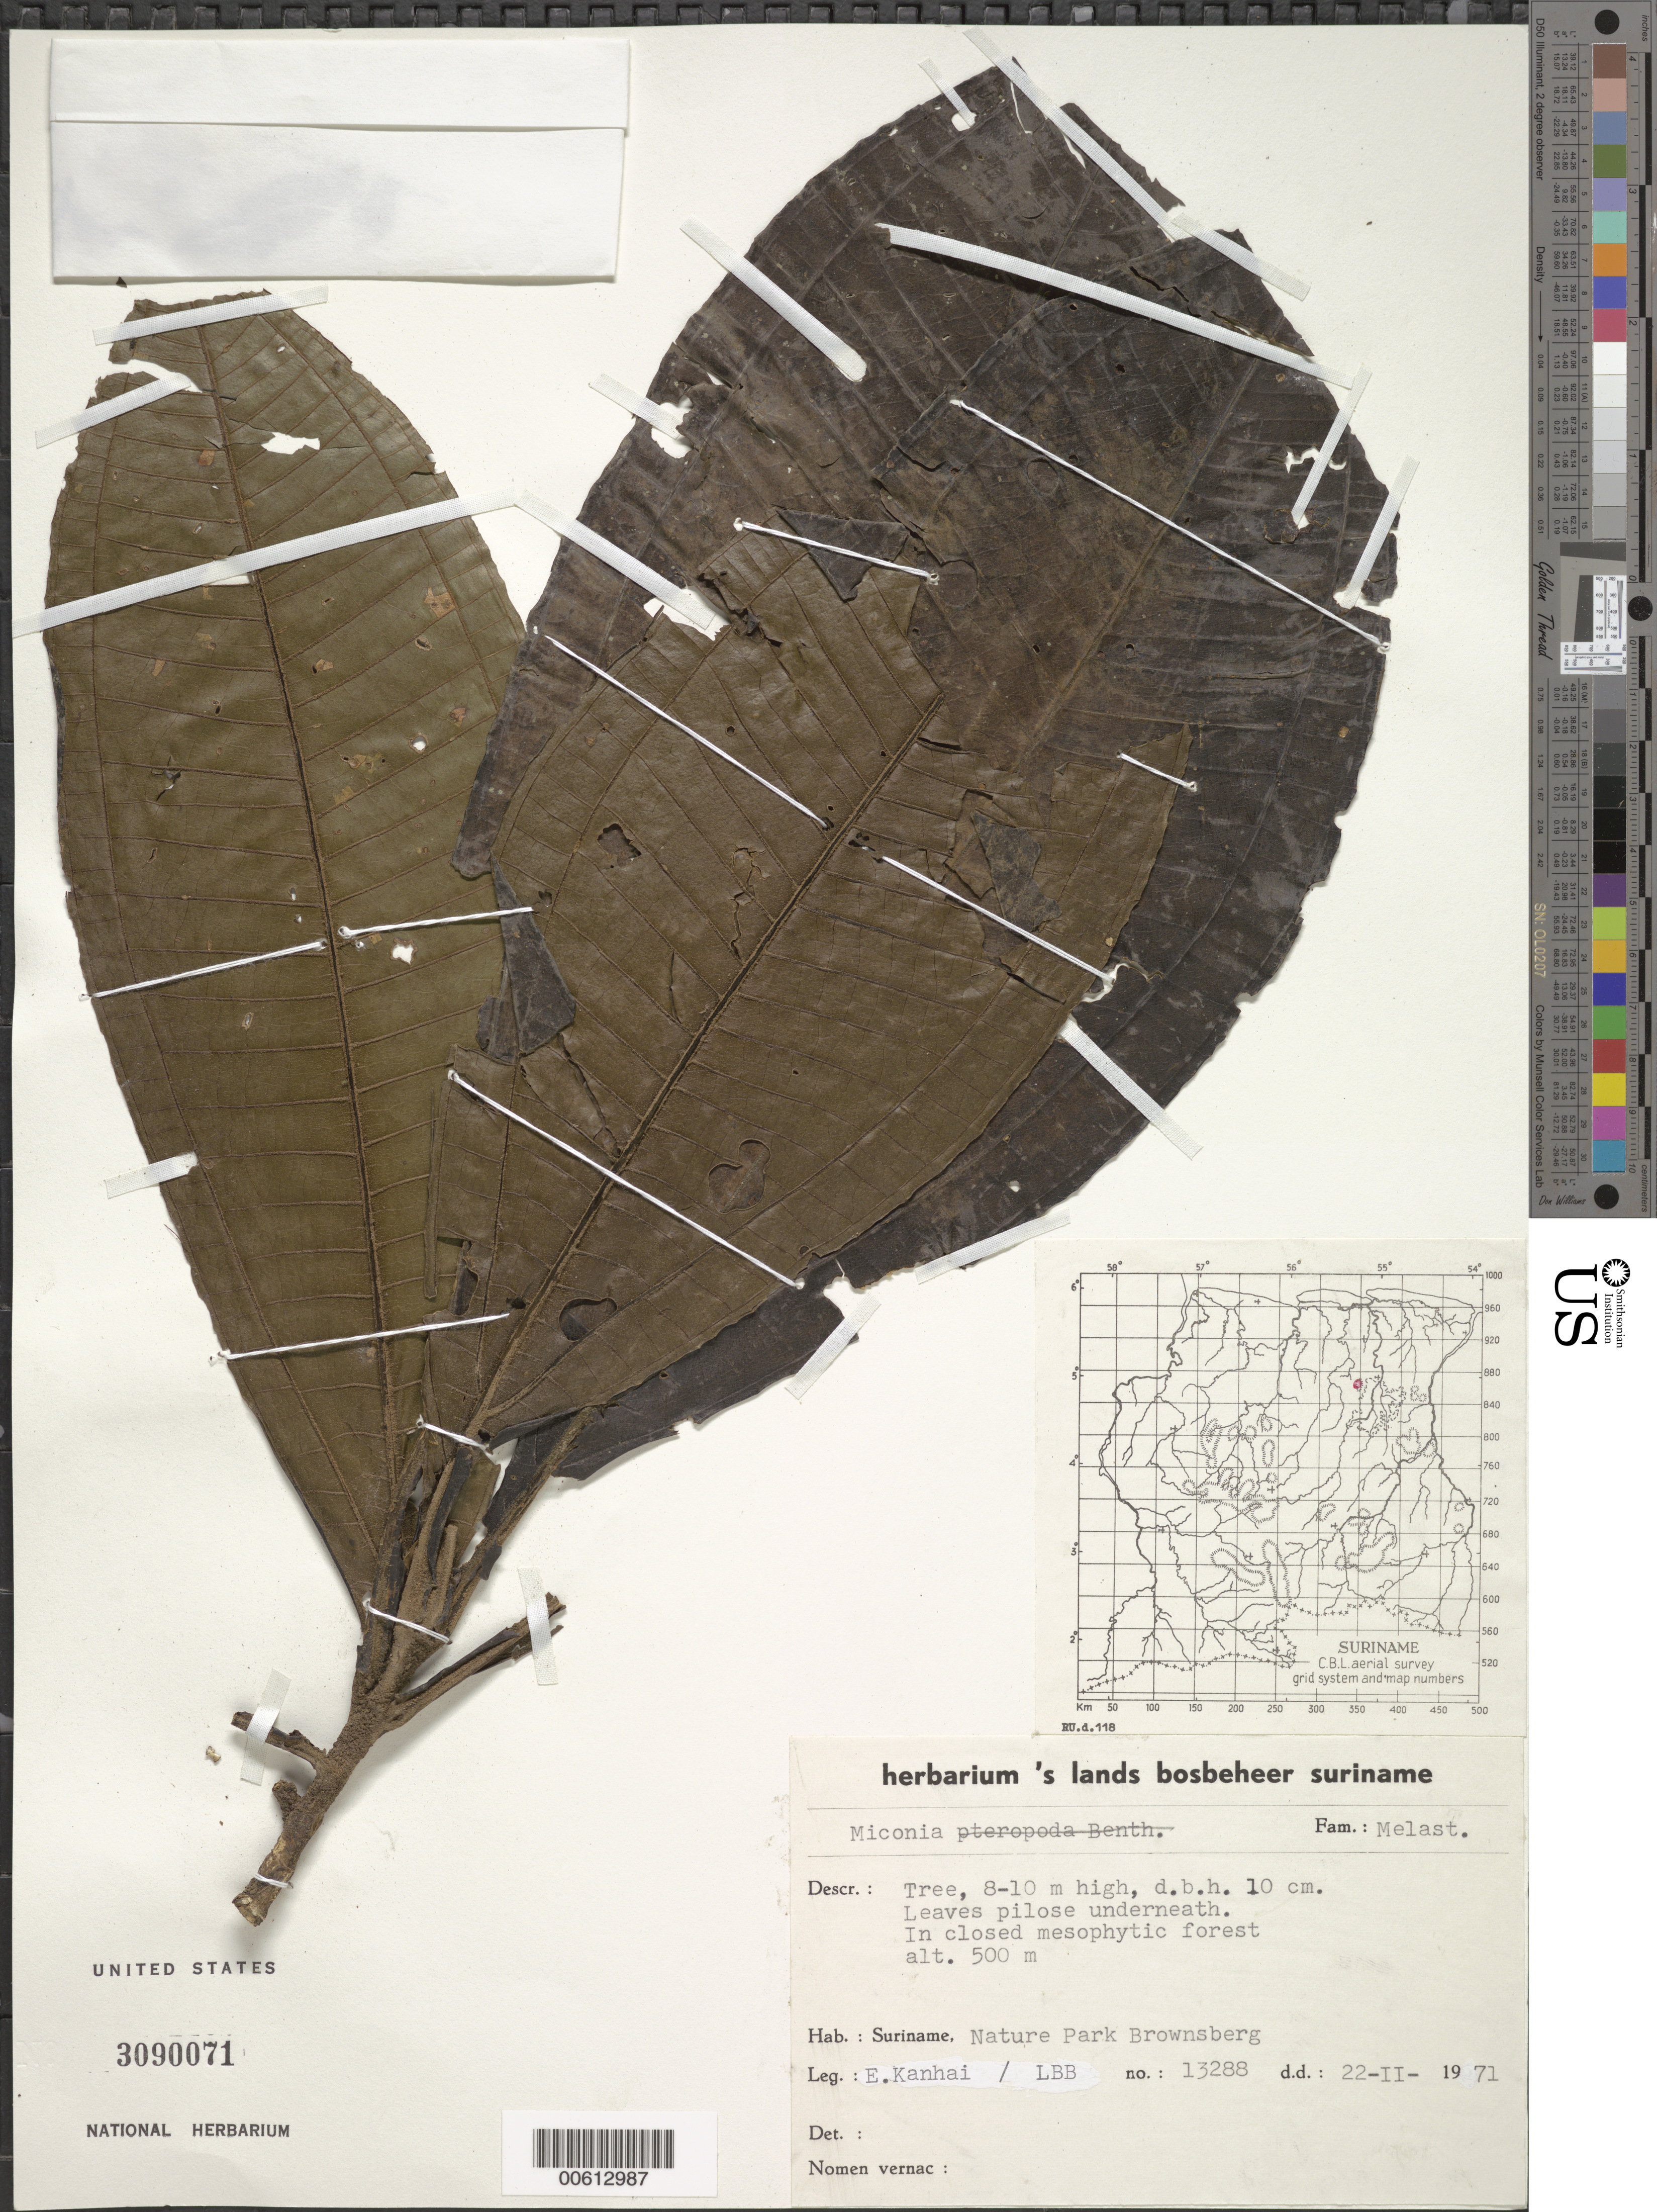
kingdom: Plantae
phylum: Tracheophyta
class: Magnoliopsida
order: Myrtales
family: Melastomataceae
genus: Miconia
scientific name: Miconia sp.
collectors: -. Kanhai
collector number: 13288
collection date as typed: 22-Feb-71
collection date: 1971-02-22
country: Suriname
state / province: Brokopondo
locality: Brownsberg Nature Reserve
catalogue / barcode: US 3090071